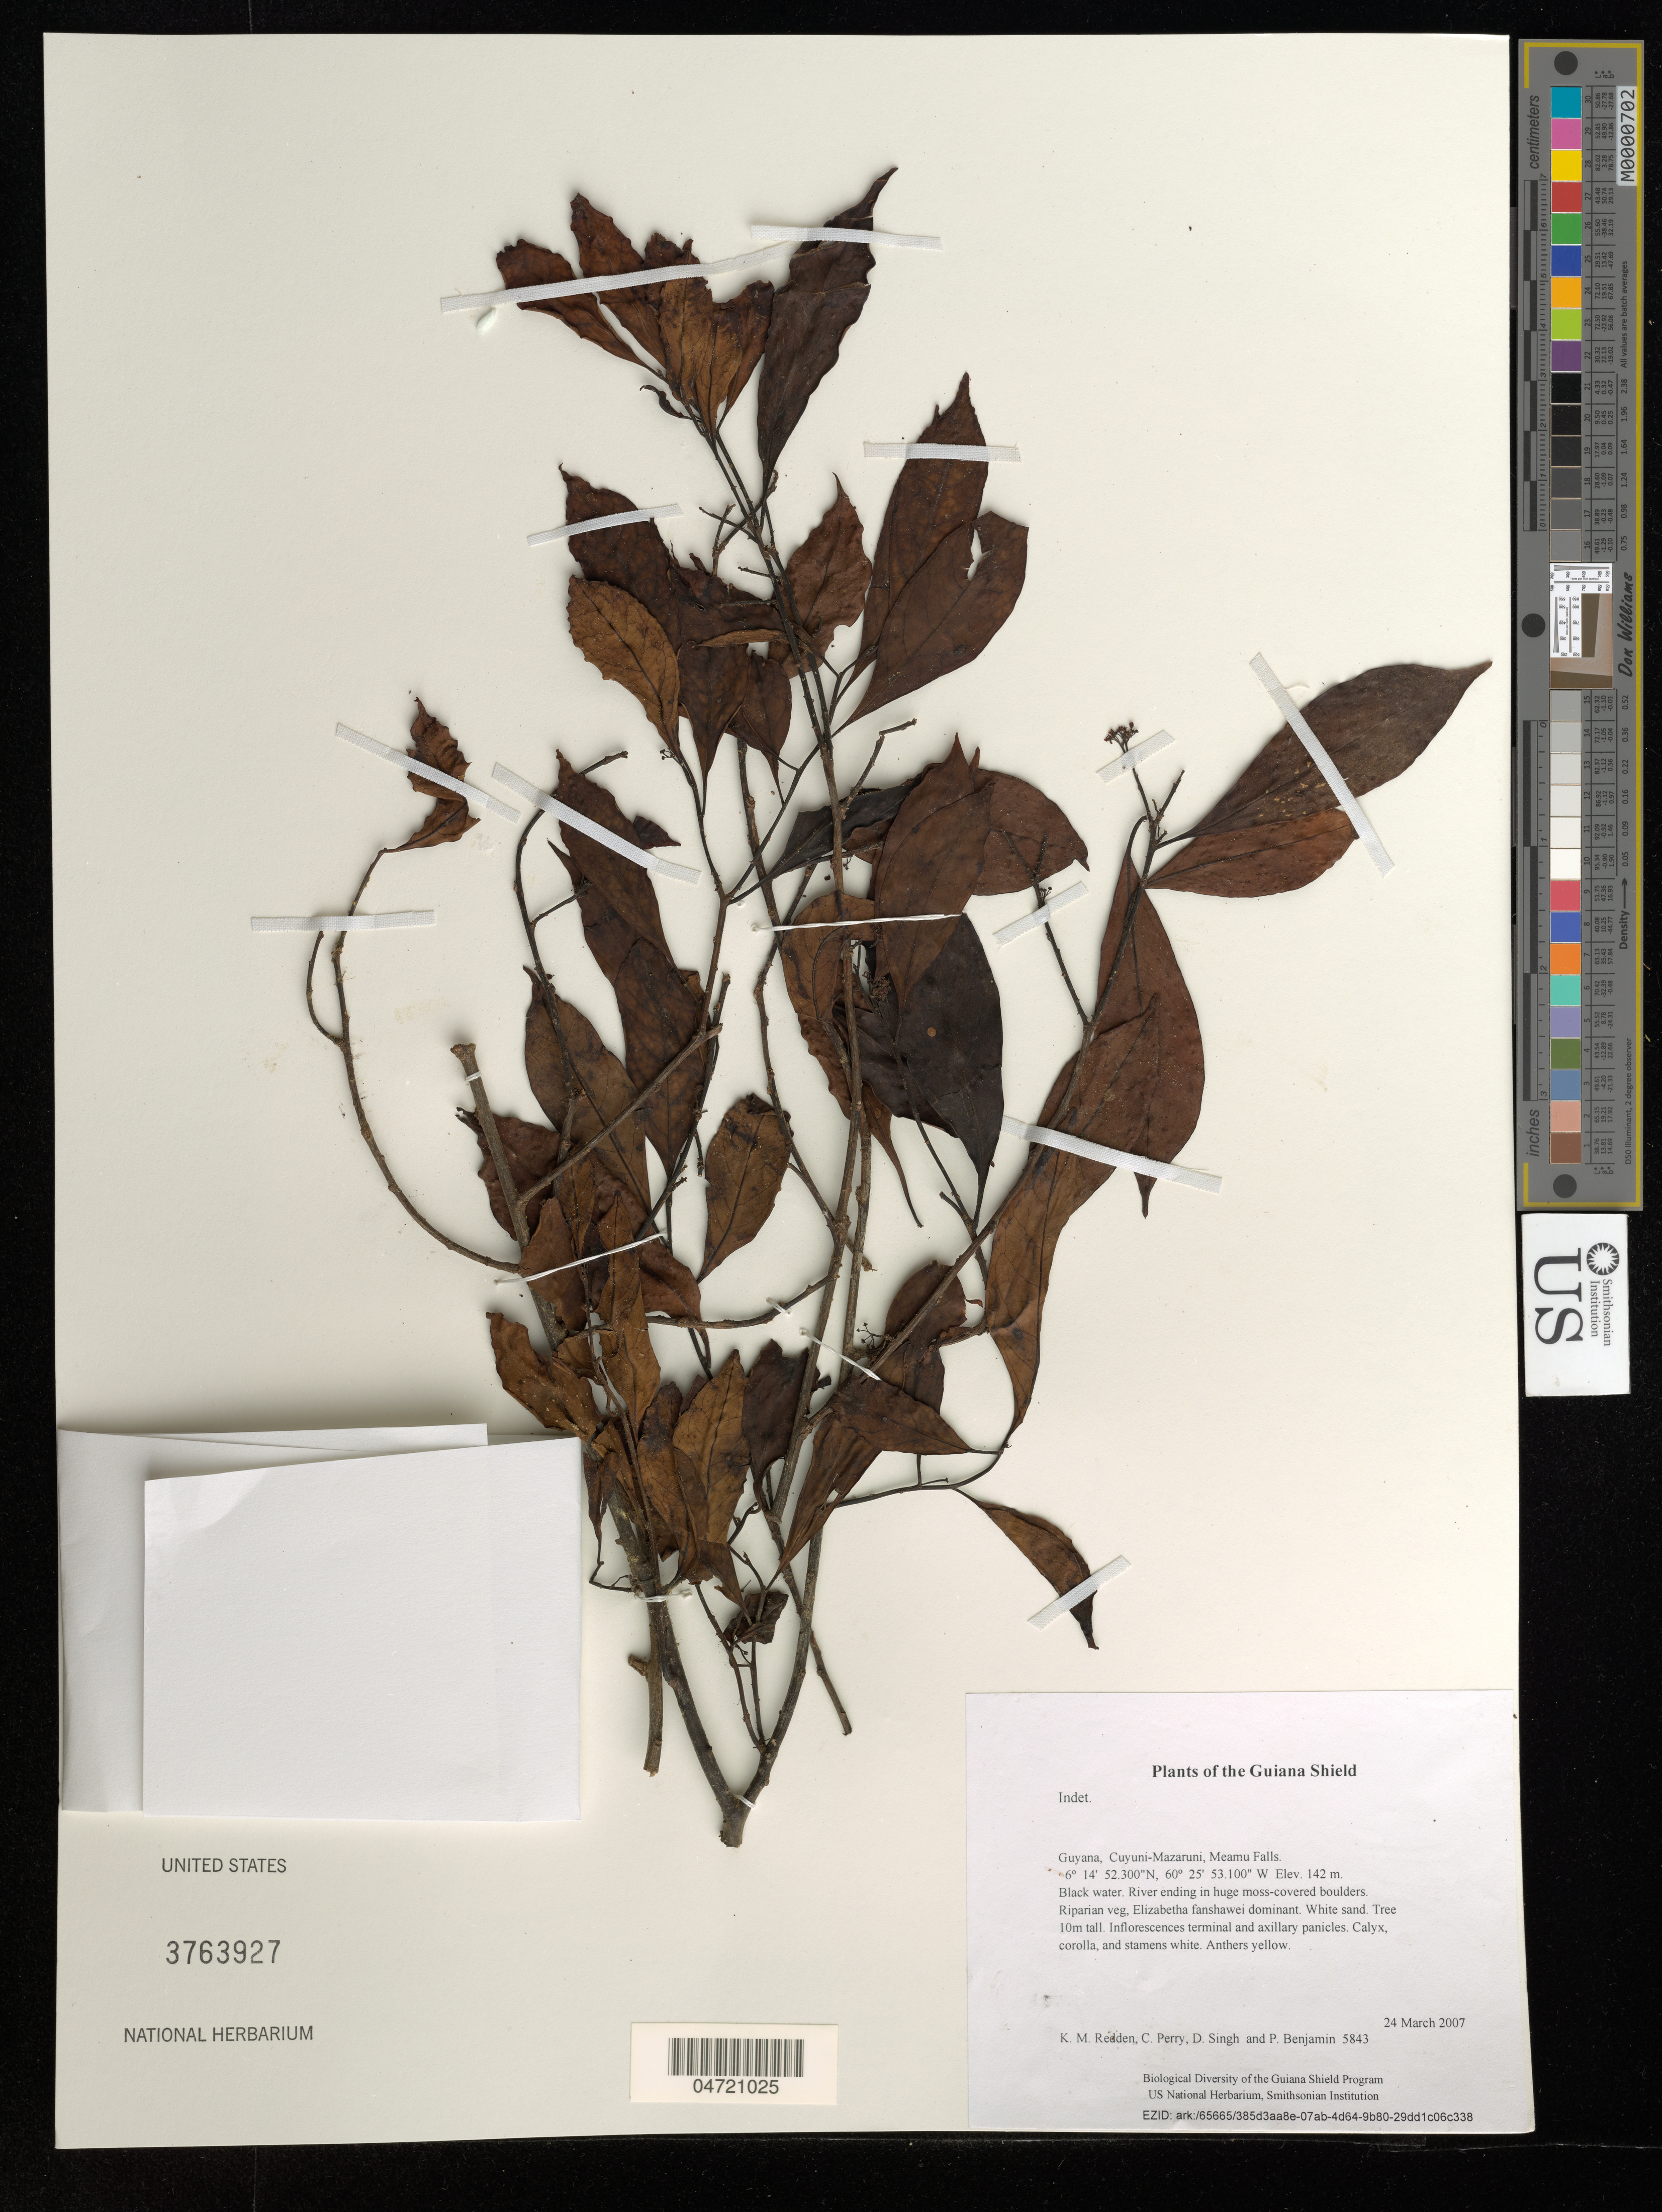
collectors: K. M. Redden, C. Perry, D. Singh & P. Benjamin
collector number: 5843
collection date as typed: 24 March 2007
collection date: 2007-03-24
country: Guyana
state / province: Cuyuni-Mazaruni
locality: Meamu Falls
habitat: Black water. River ending in huge moss-covered boulders. Riparian veg, Elizabetha fanshawei dominant. White sand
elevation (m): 142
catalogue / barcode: US 3763927